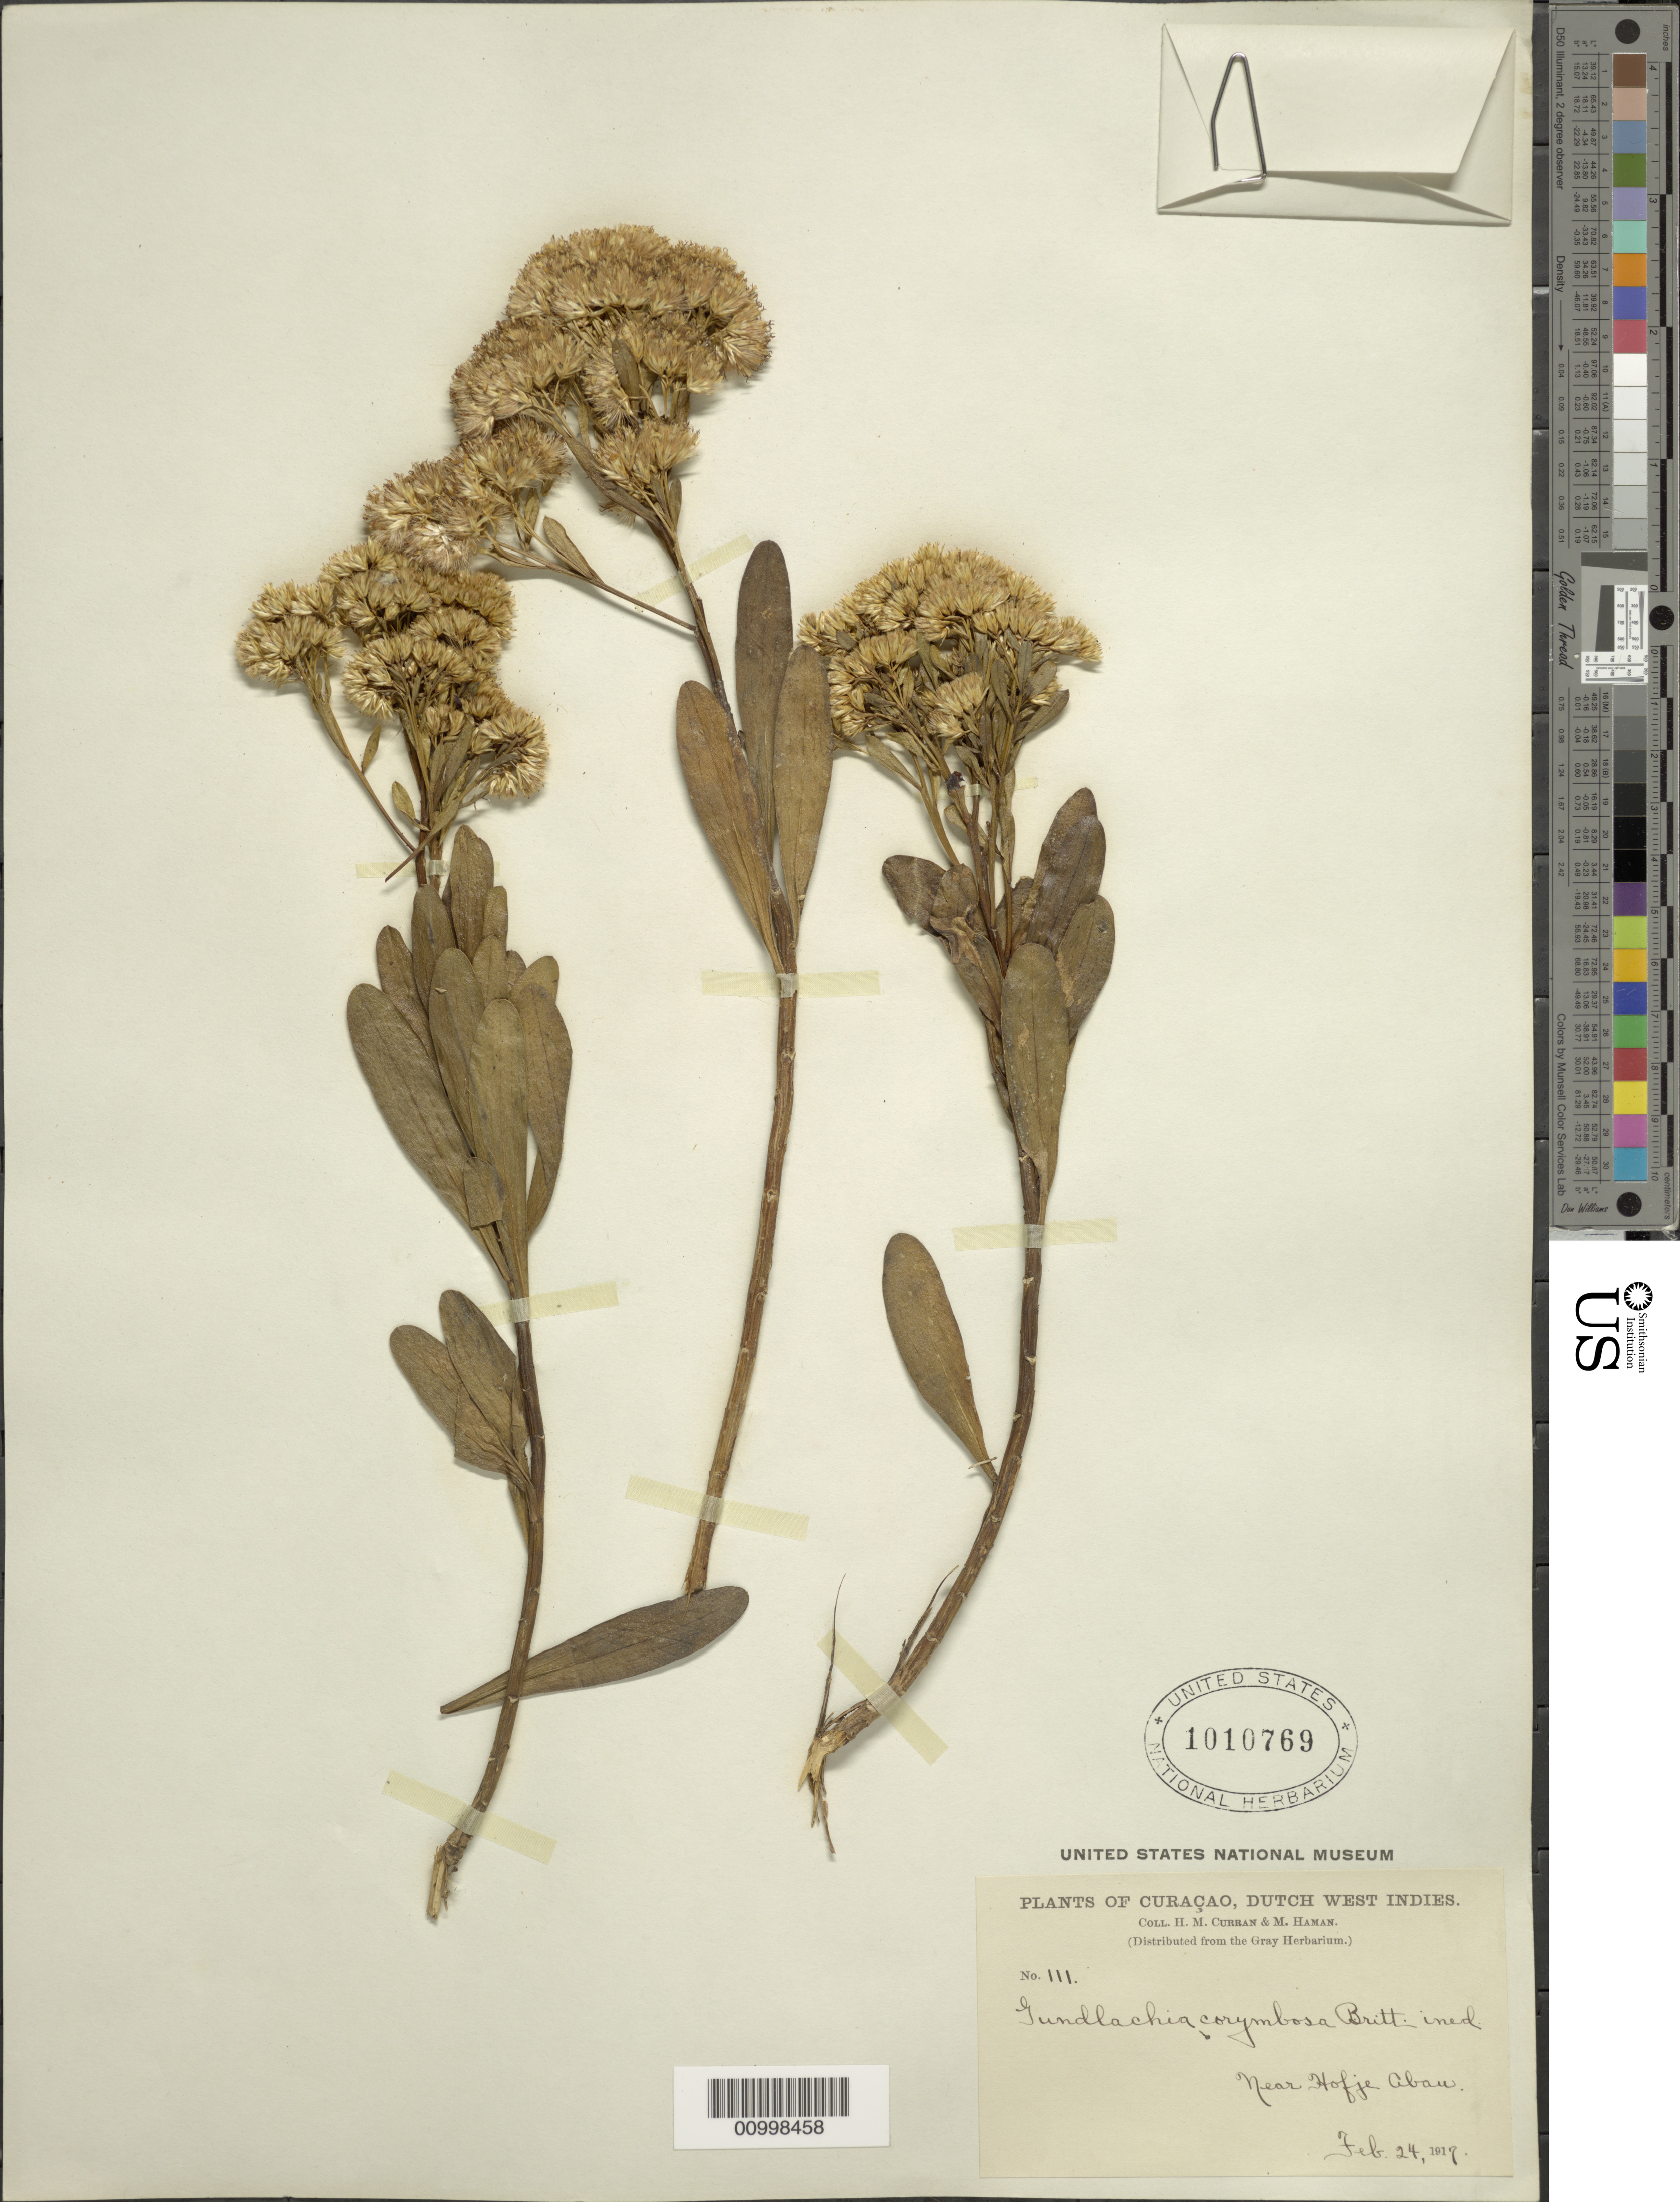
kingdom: Plantae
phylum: Tracheophyta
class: Magnoliopsida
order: Asterales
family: Asteraceae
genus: Gundlachia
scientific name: Gundlachia corymbosa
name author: (Urb.) Britton ex Bold.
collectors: H. M. Curran & M. Haman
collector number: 111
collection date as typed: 24 Feb 1917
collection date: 1917-02-24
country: Curaçao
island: Curaçao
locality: Near Hofie Cebau.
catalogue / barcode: US 1010769